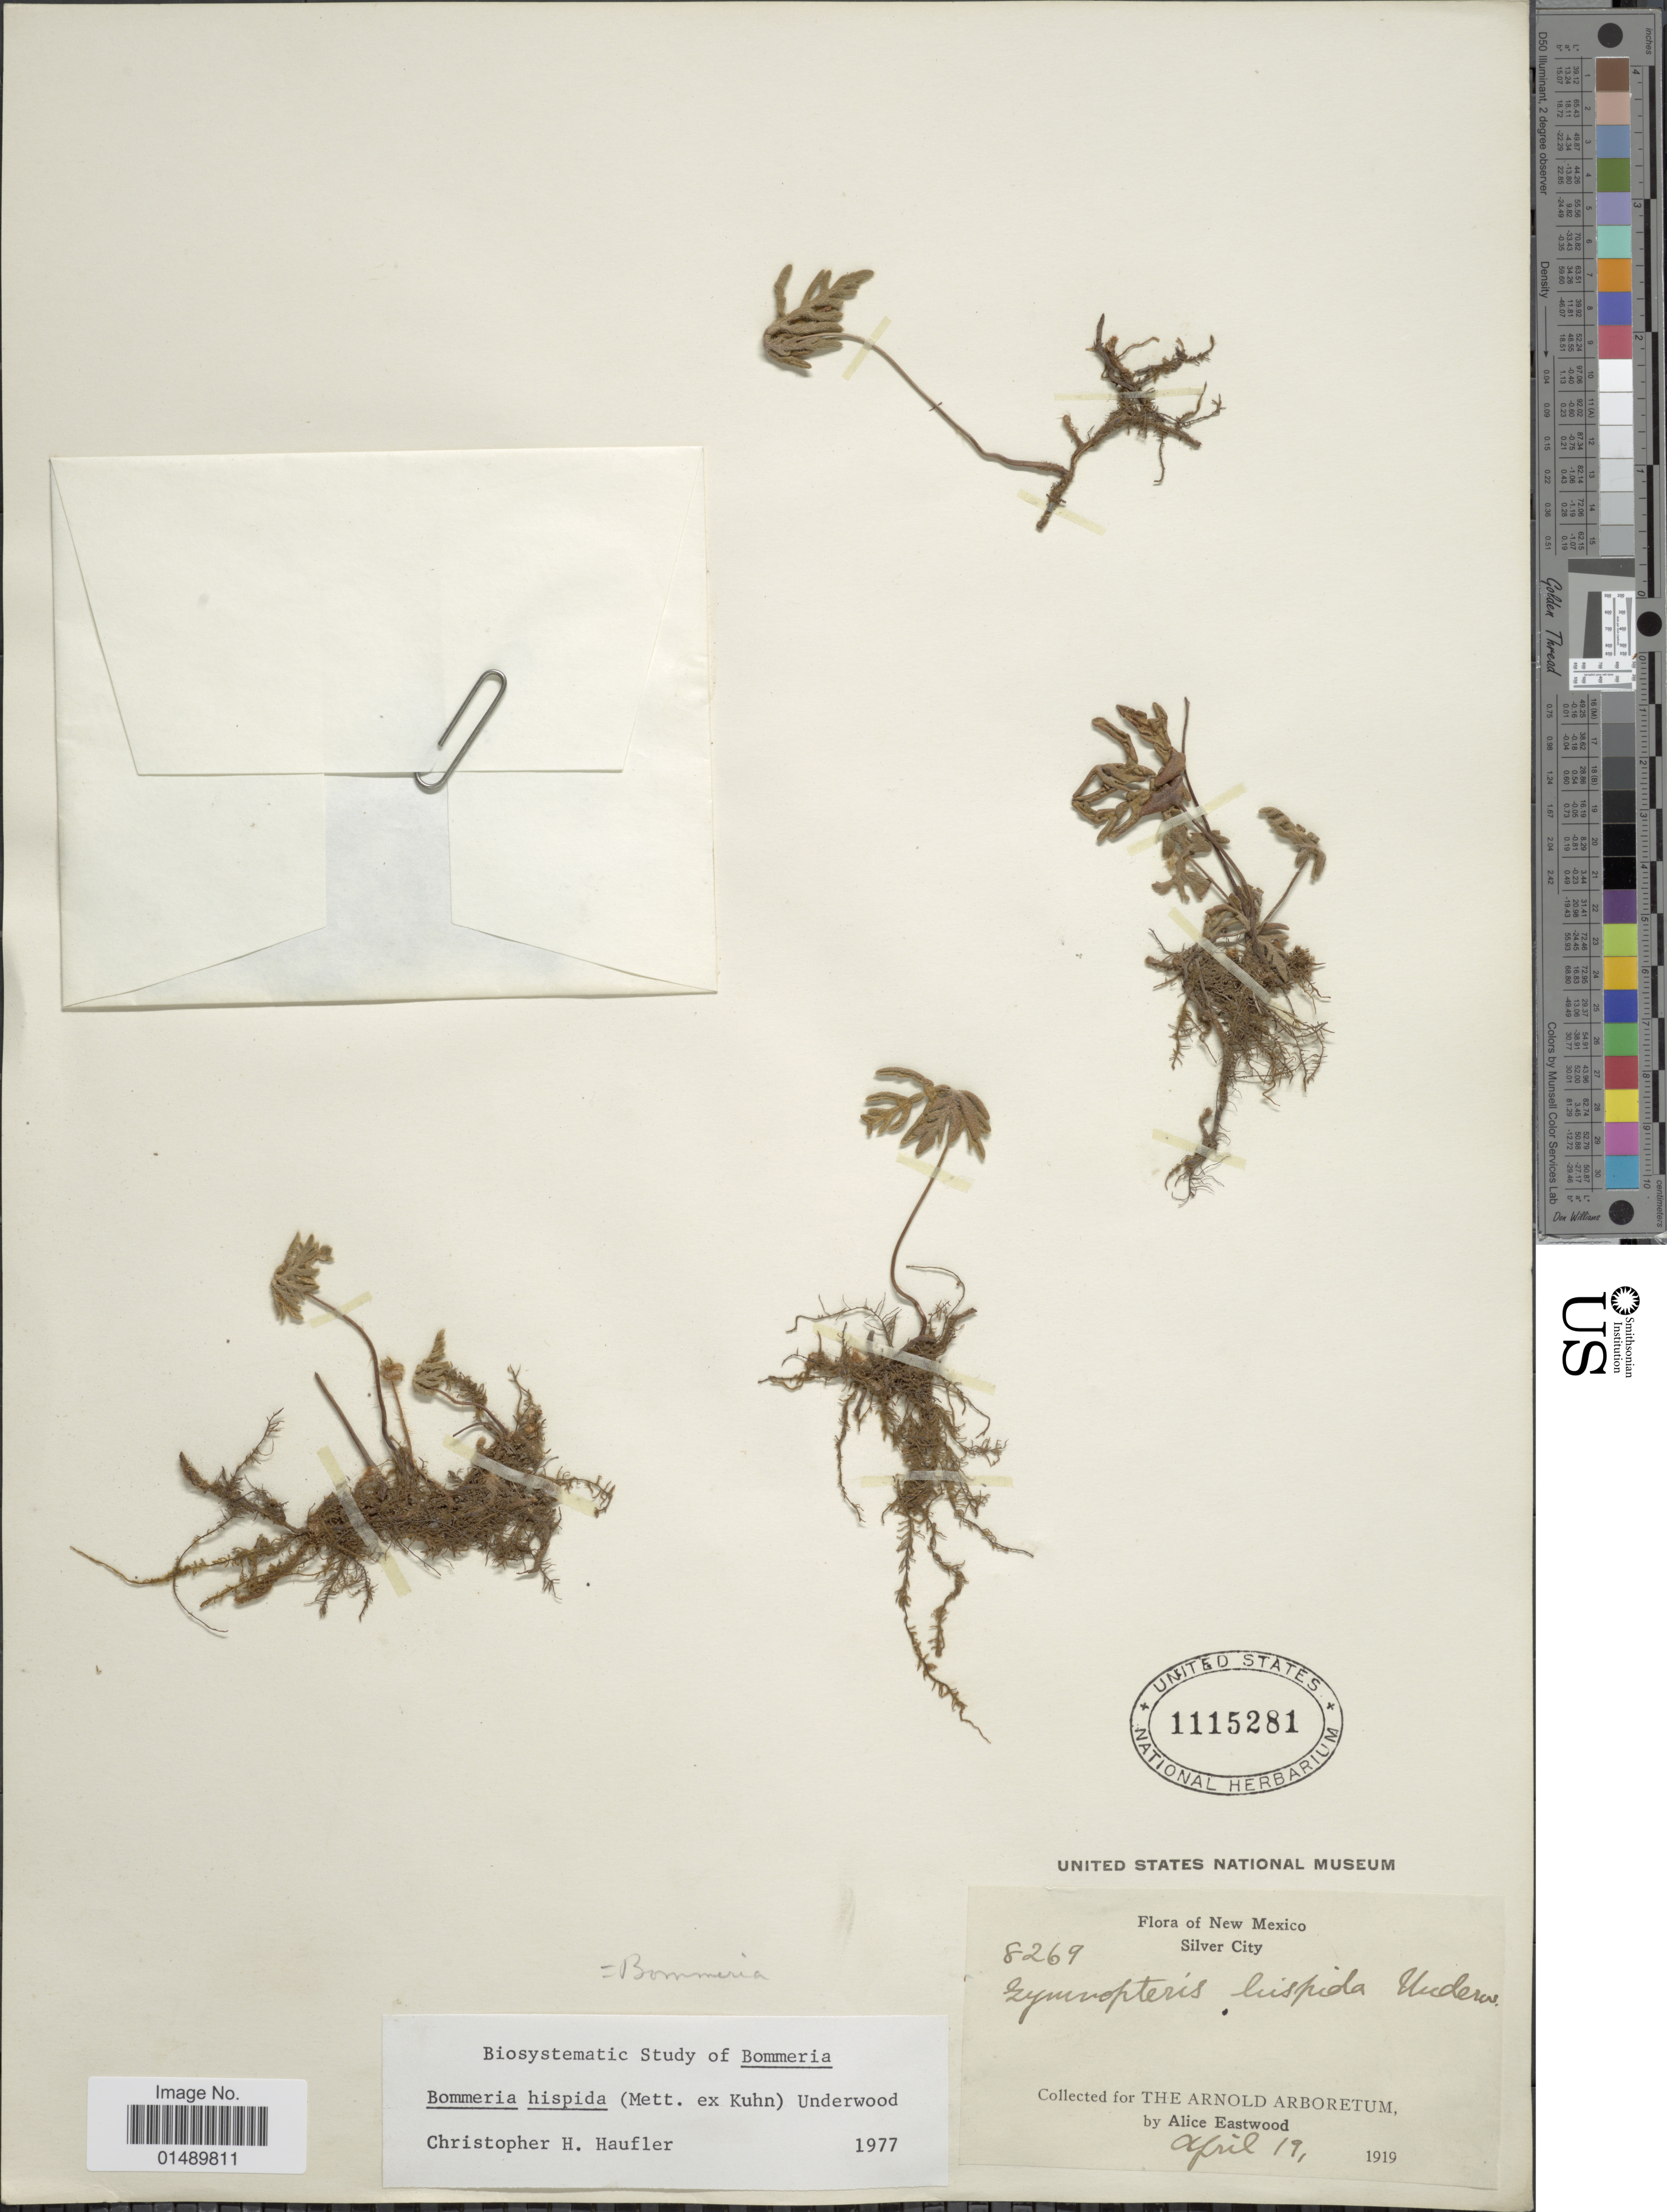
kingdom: Plantae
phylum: Tracheophyta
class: Polypodiopsida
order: Polypodiales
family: Pteridaceae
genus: Bommeria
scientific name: Bommeria hispida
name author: (Mett. ex Kuhn) Underw.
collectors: A. Eastwood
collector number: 8269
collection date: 1919-04-19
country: United States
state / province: New Mexico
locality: New Mexico, Silver City.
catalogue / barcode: US 1115281